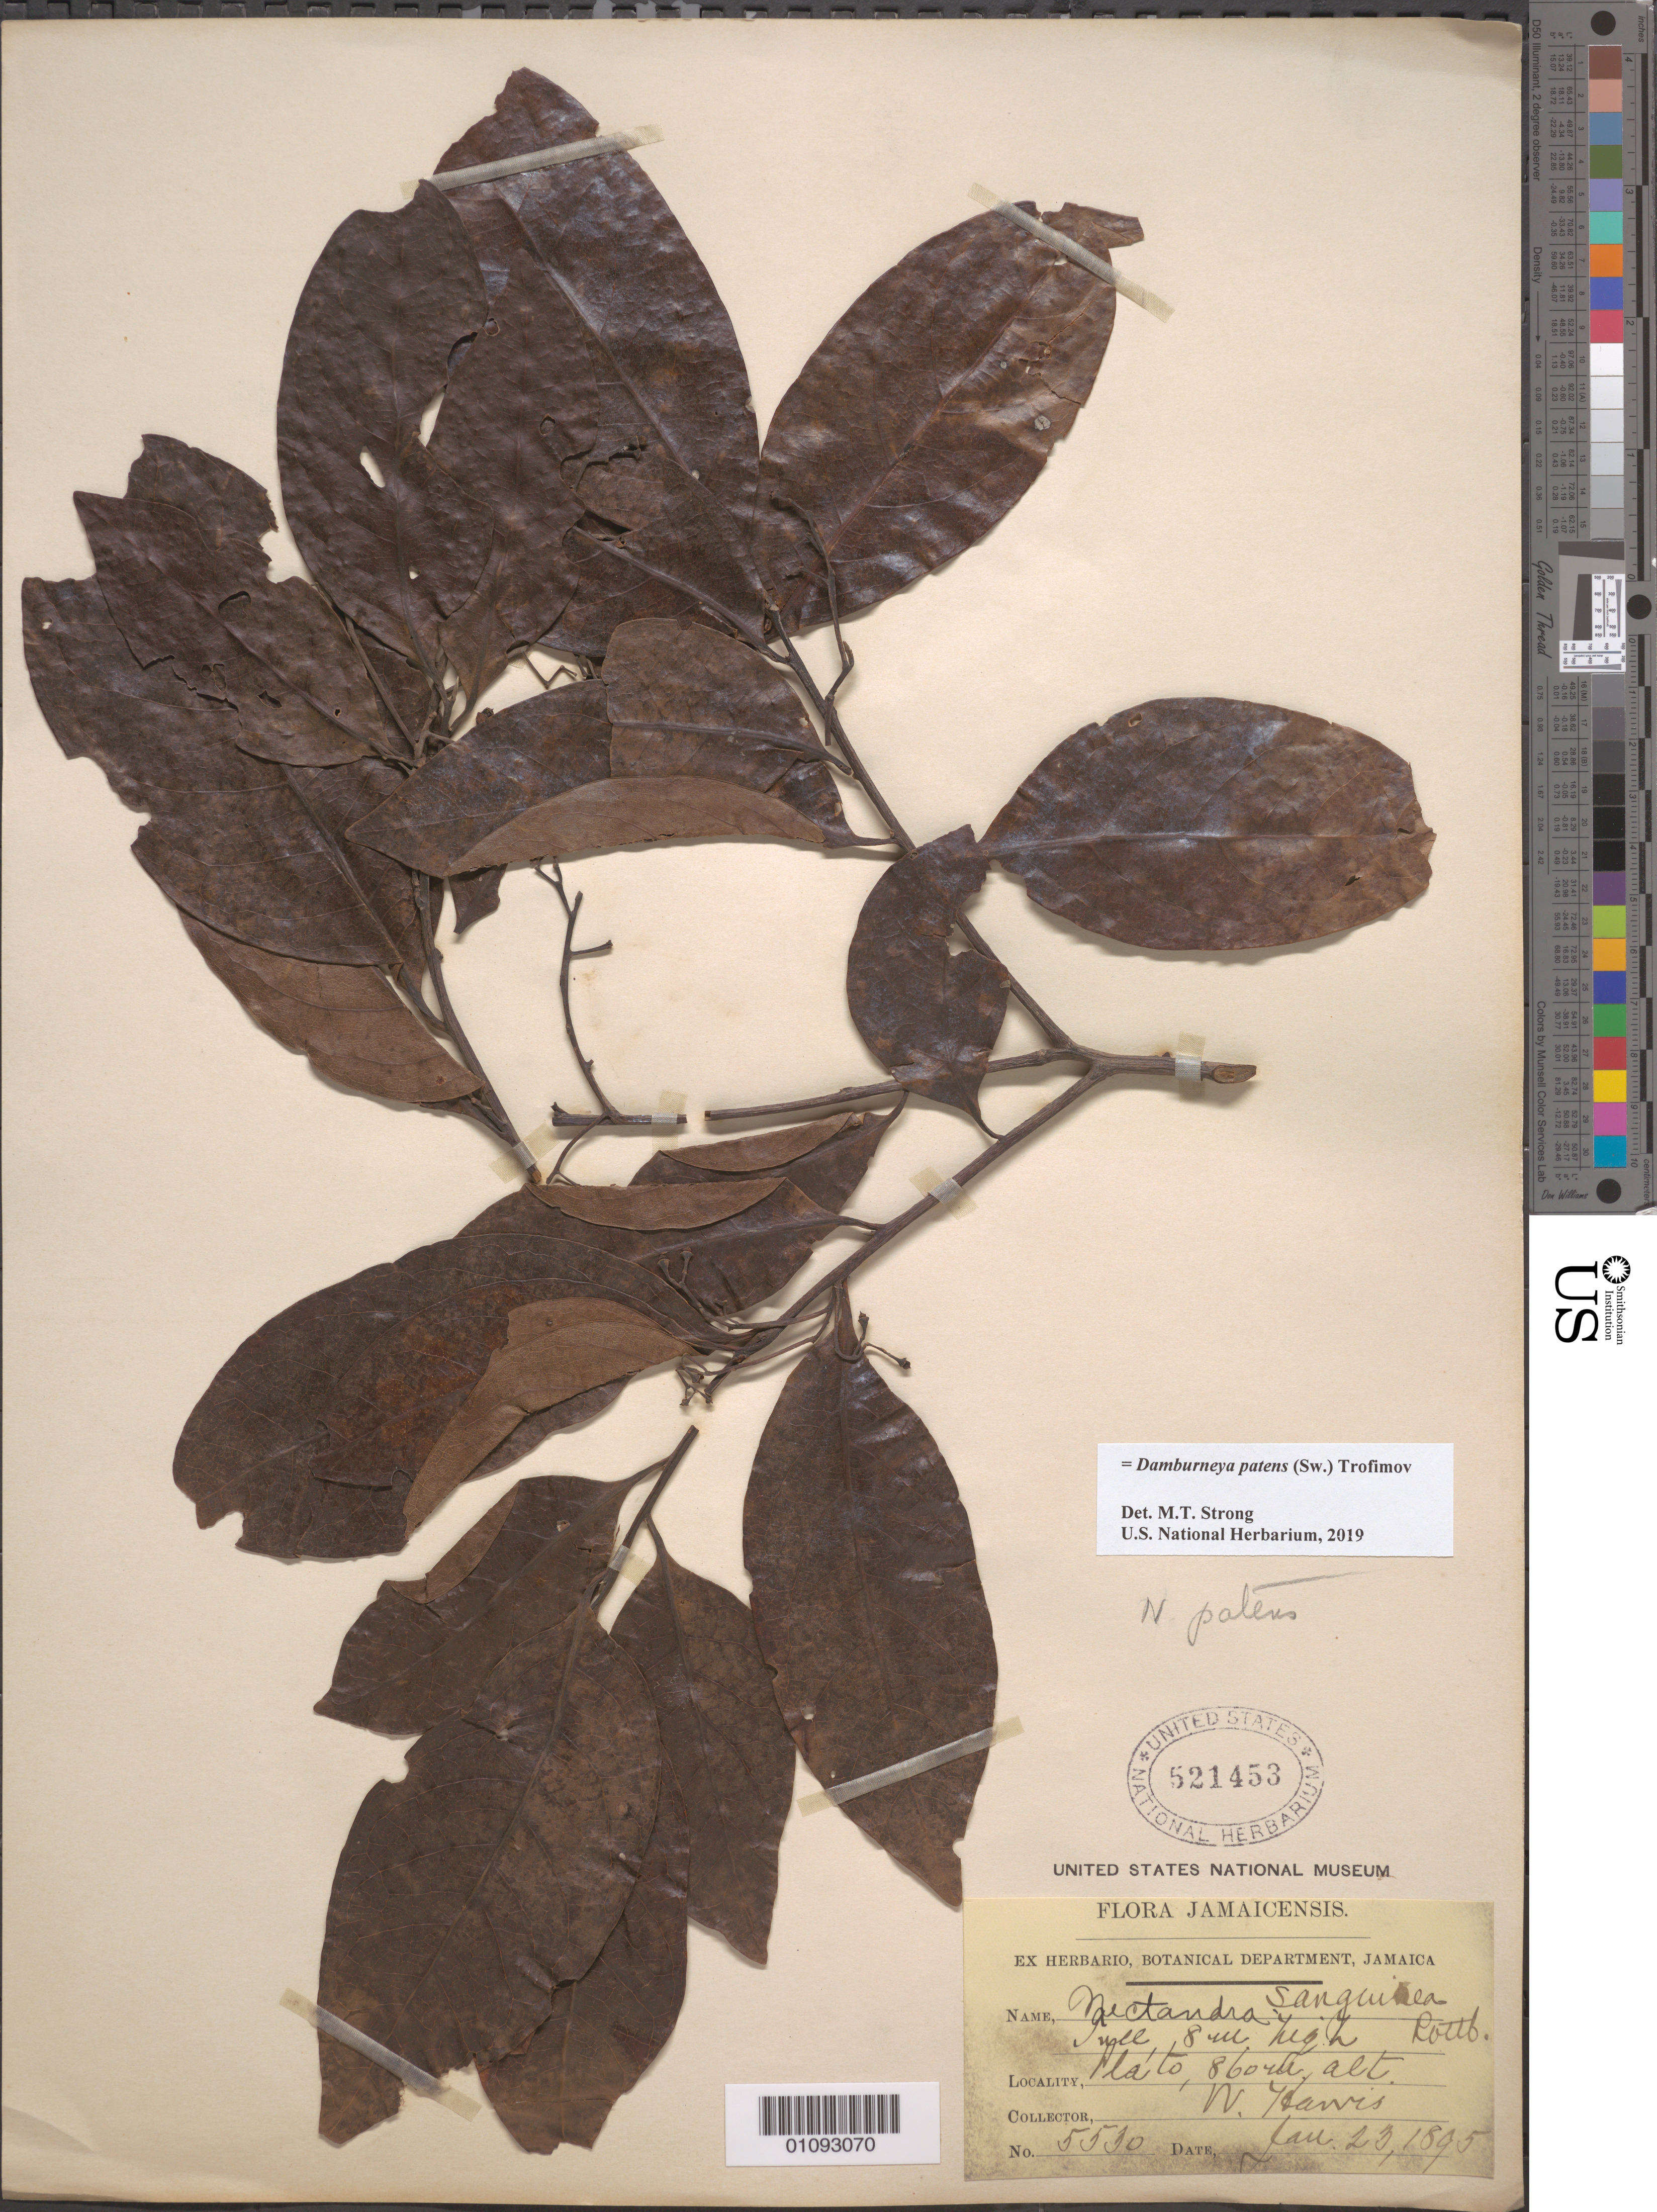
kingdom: Plantae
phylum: Tracheophyta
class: Magnoliopsida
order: Laurales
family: Lauraceae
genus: Damburneya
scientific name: Damburneya patens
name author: (Sw.) Trofimov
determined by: Strong, M. T., (US), Smithsonian Institution - National Museum of Natural History (UNITED STATES)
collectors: W. Harris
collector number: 5530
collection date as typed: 23 Jan 1895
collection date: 1895-01-23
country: Jamaica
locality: Plaito.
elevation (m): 860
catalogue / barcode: US 521453